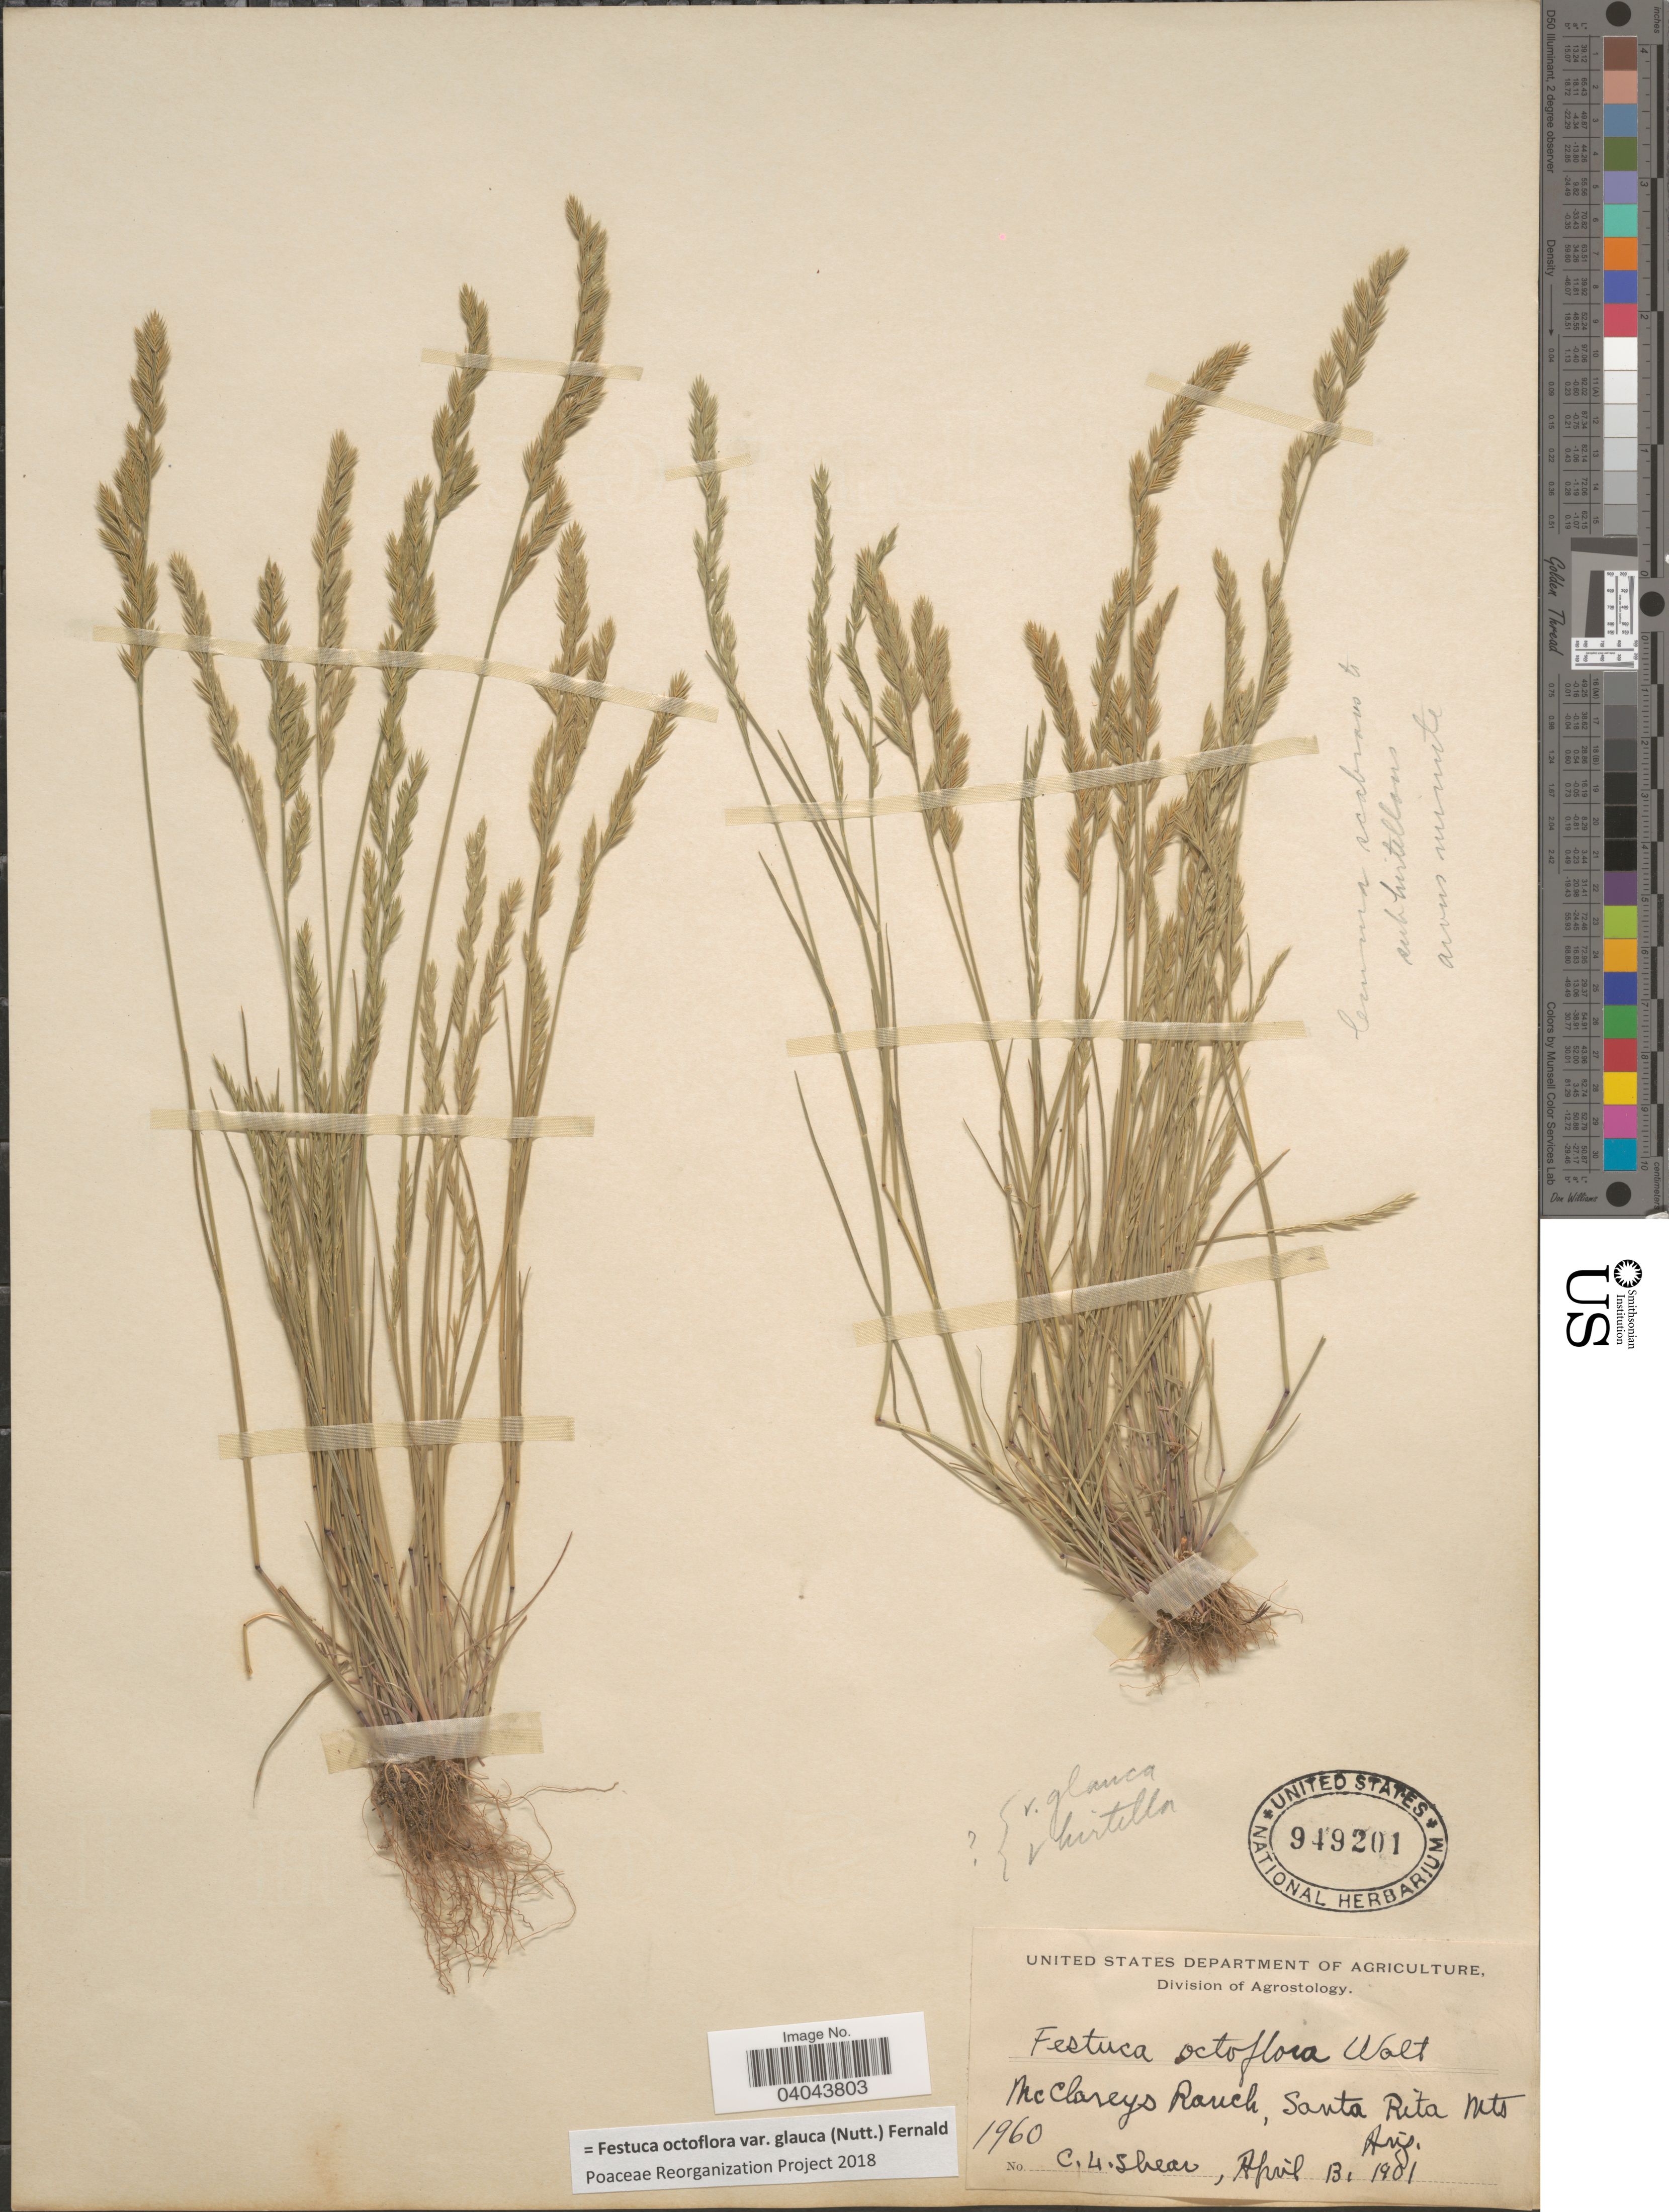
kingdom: Plantae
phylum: Tracheophyta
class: Liliopsida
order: Poales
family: Poaceae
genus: Festuca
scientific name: Festuca octoflora var. glauca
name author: (Nutt.) Fernald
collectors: C. L. Shear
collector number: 1960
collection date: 1901-04-13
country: United States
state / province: Arizona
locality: McClareys Ranch, Santa Rita Mts.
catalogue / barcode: US 949201